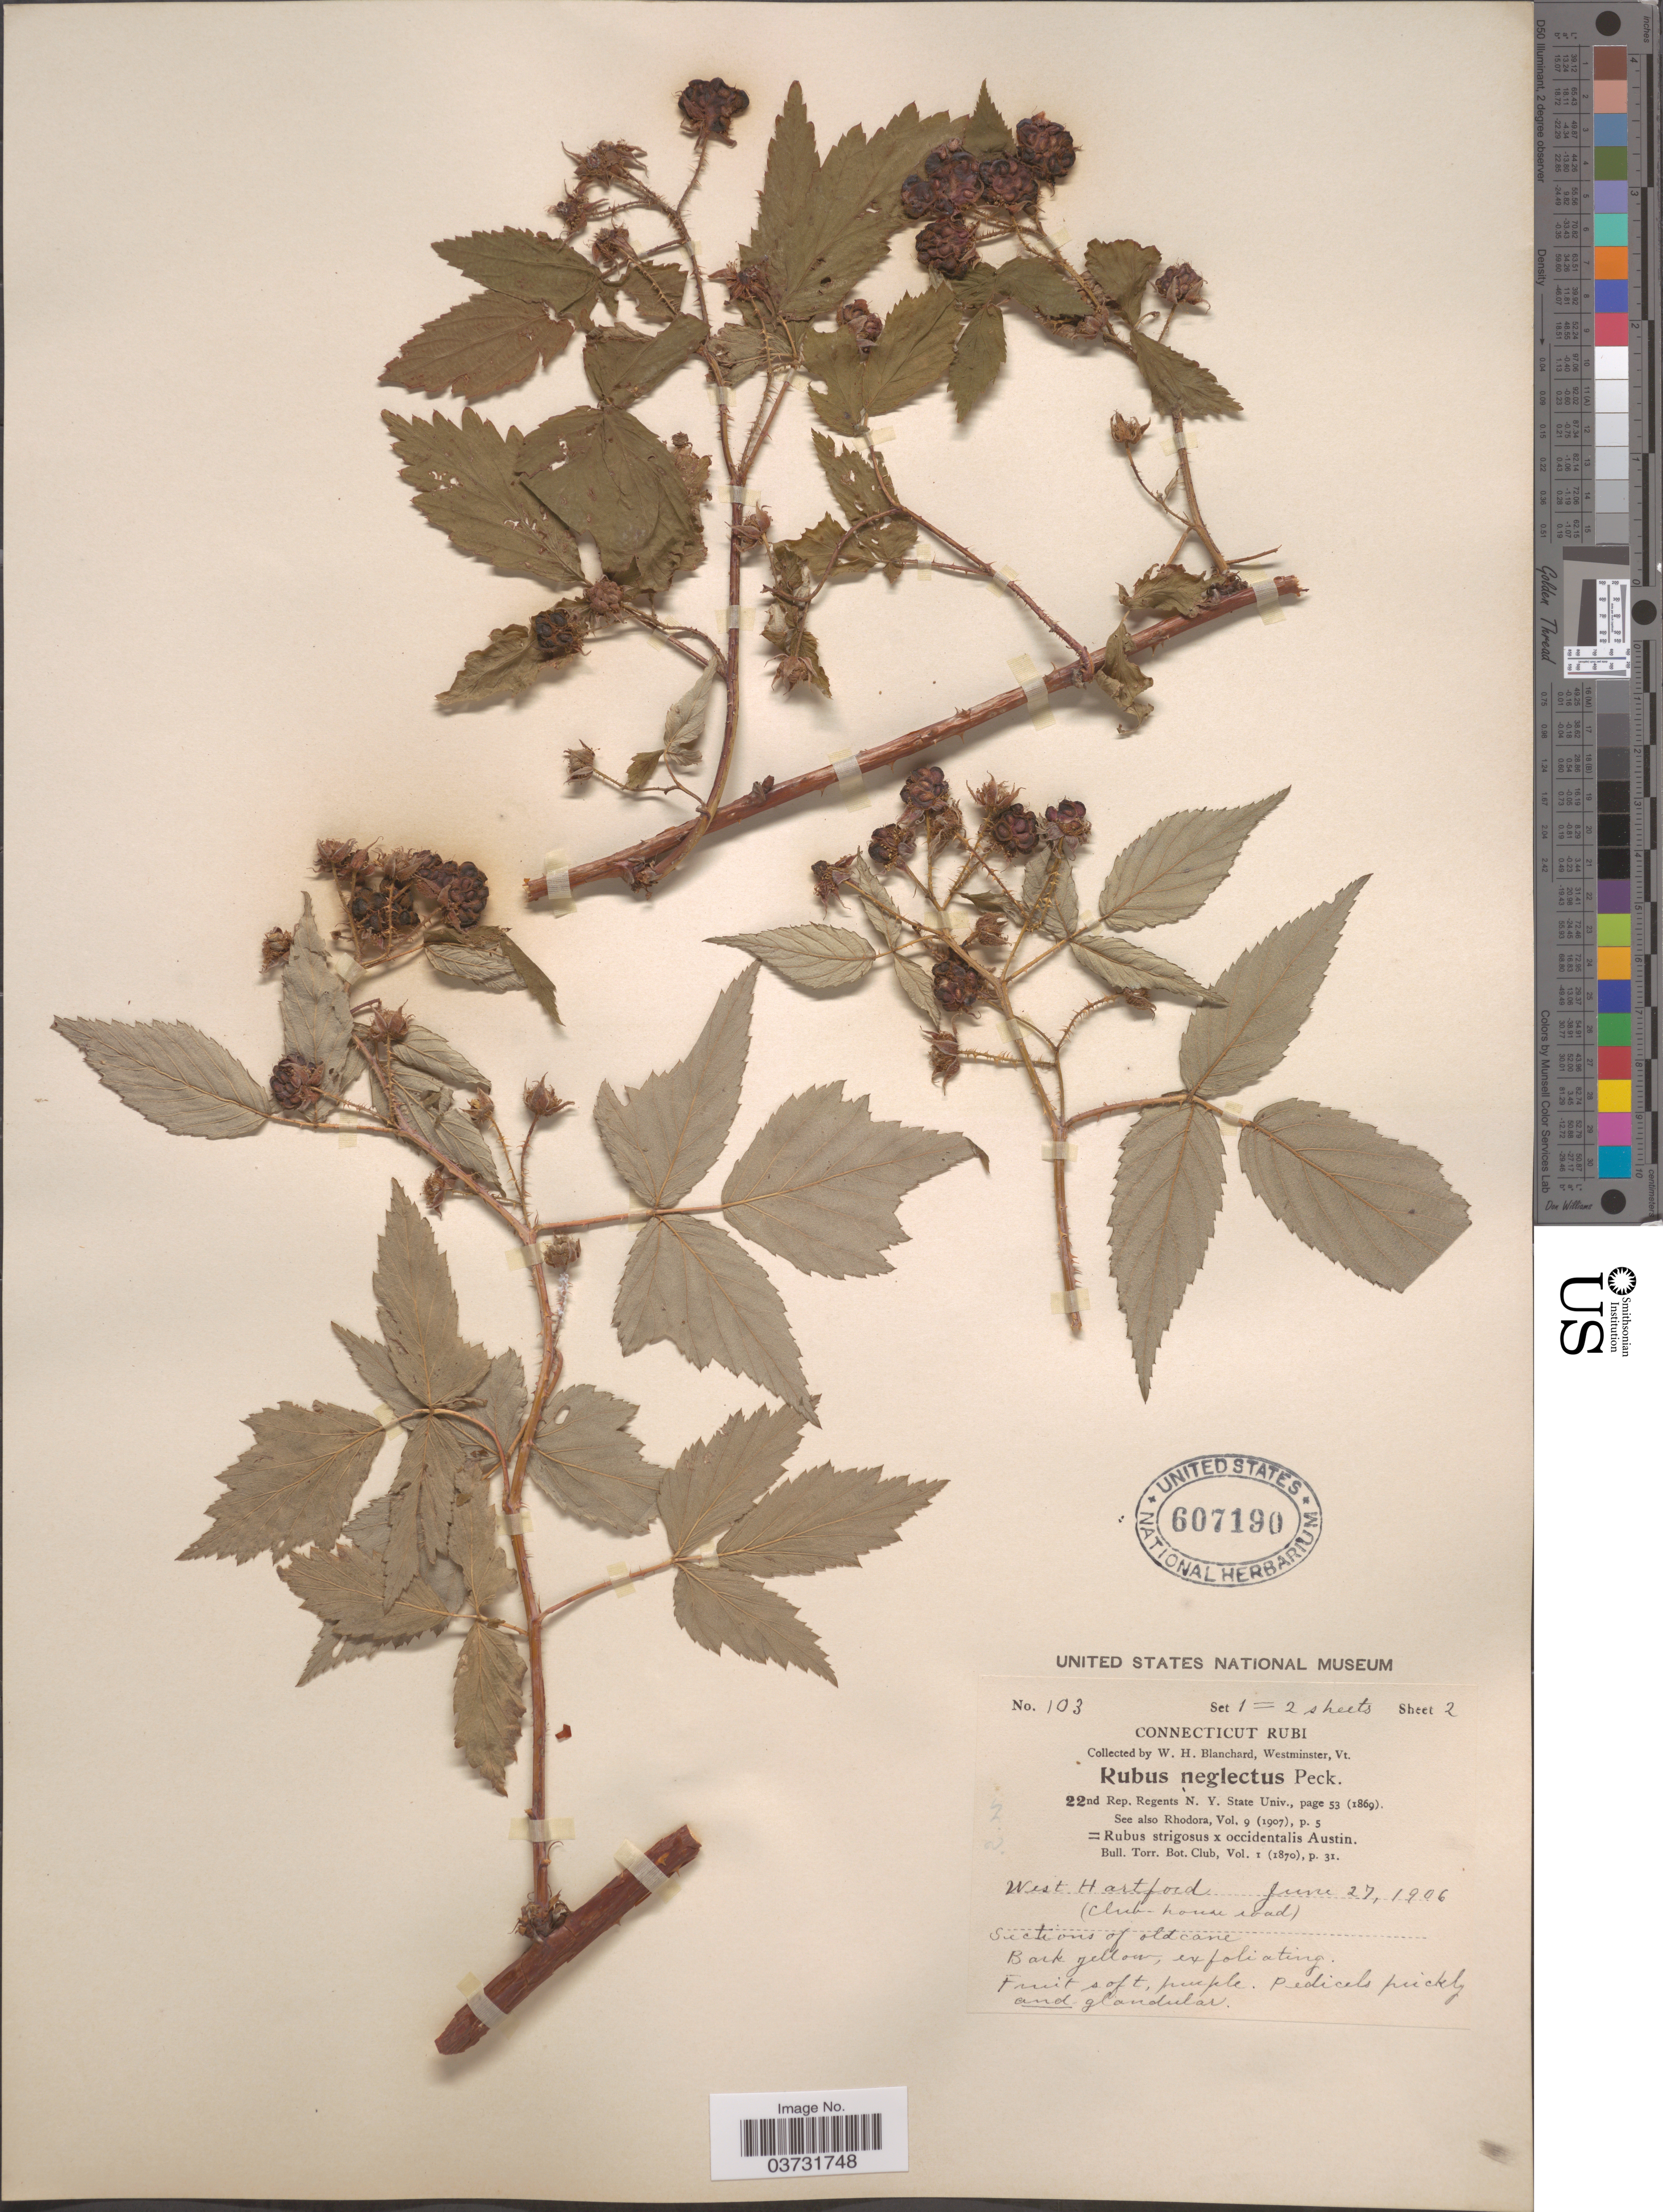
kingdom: Plantae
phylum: Tracheophyta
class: Magnoliopsida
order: Rosales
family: Rosaceae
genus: Rubus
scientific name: Rubus x neglectus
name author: Peck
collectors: W. H. Blanchard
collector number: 103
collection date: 1906-06-27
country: United States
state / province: Connecticut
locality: West Hartford.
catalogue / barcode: US 607190